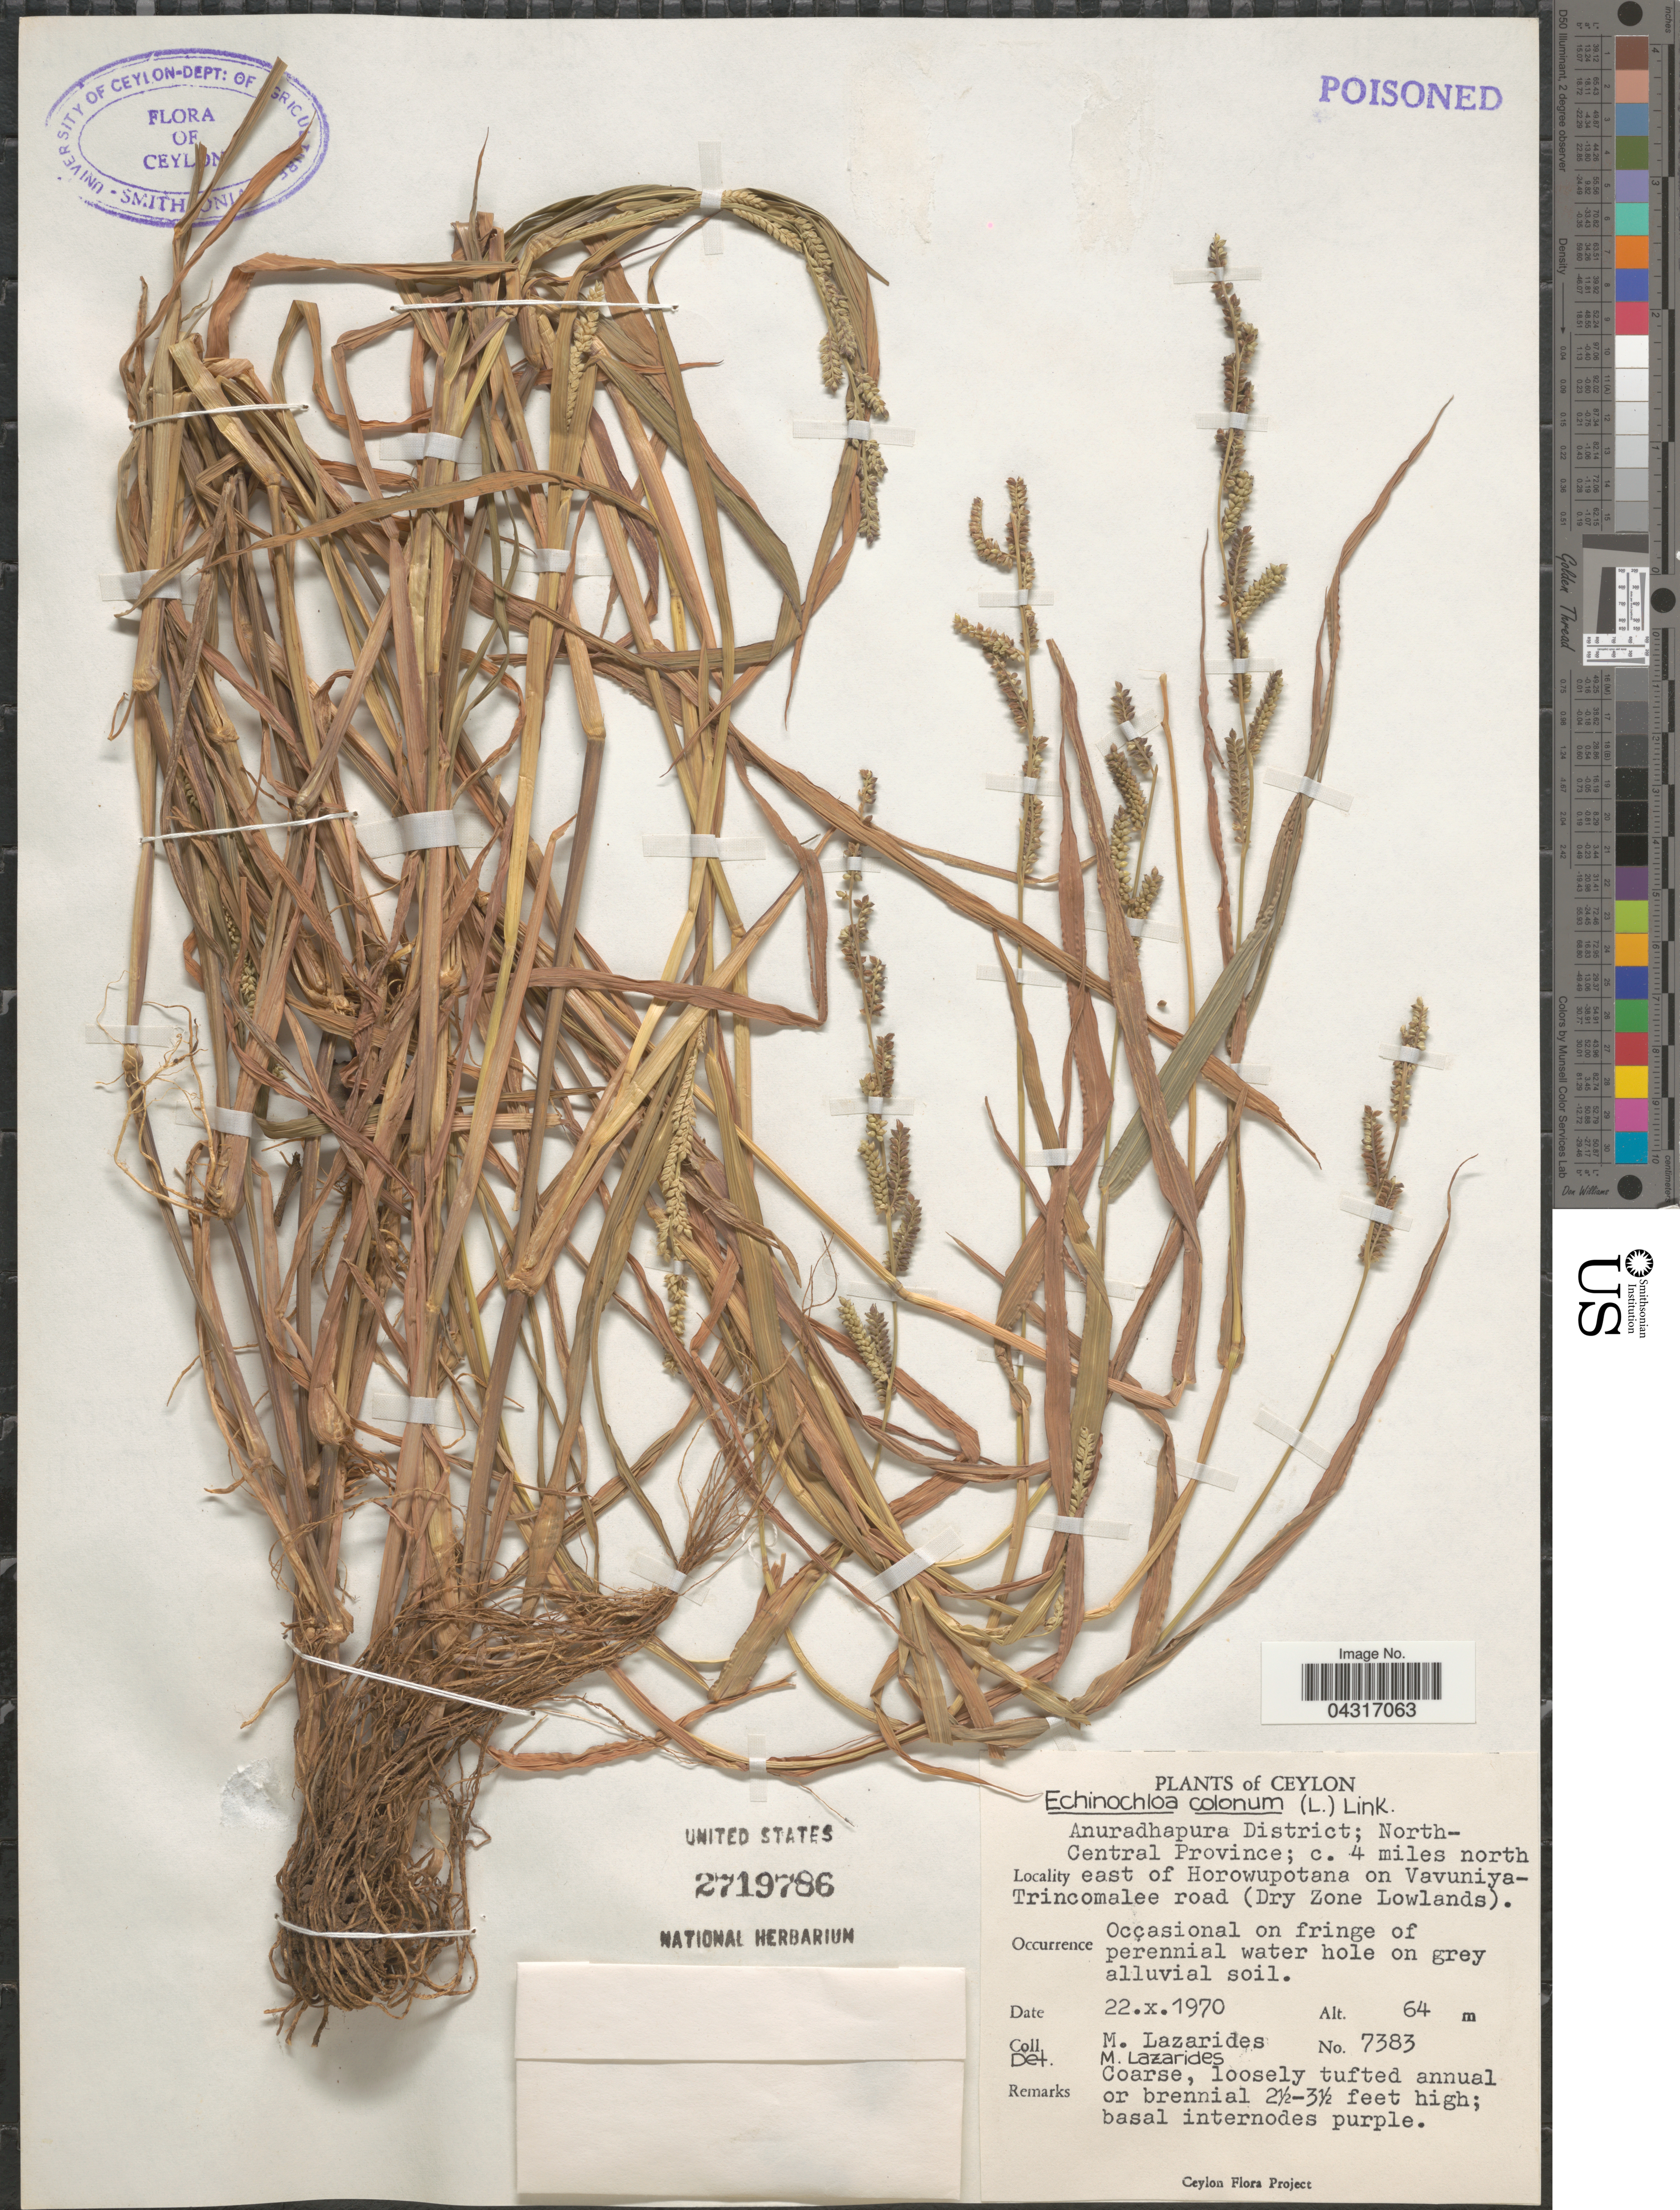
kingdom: Plantae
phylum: Tracheophyta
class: Liliopsida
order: Poales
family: Poaceae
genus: Echinochloa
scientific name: Echinochloa colona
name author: (L.) Link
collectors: M. Lazarides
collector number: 7383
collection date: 1970-10-22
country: Sri Lanka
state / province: North Central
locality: Ceylon. Anuradhapura District; c. 4 miles north east of Horowupotana on Vavuniya-Trincomalee road (Dry Zone Lowlands).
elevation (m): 64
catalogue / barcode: US 2719786